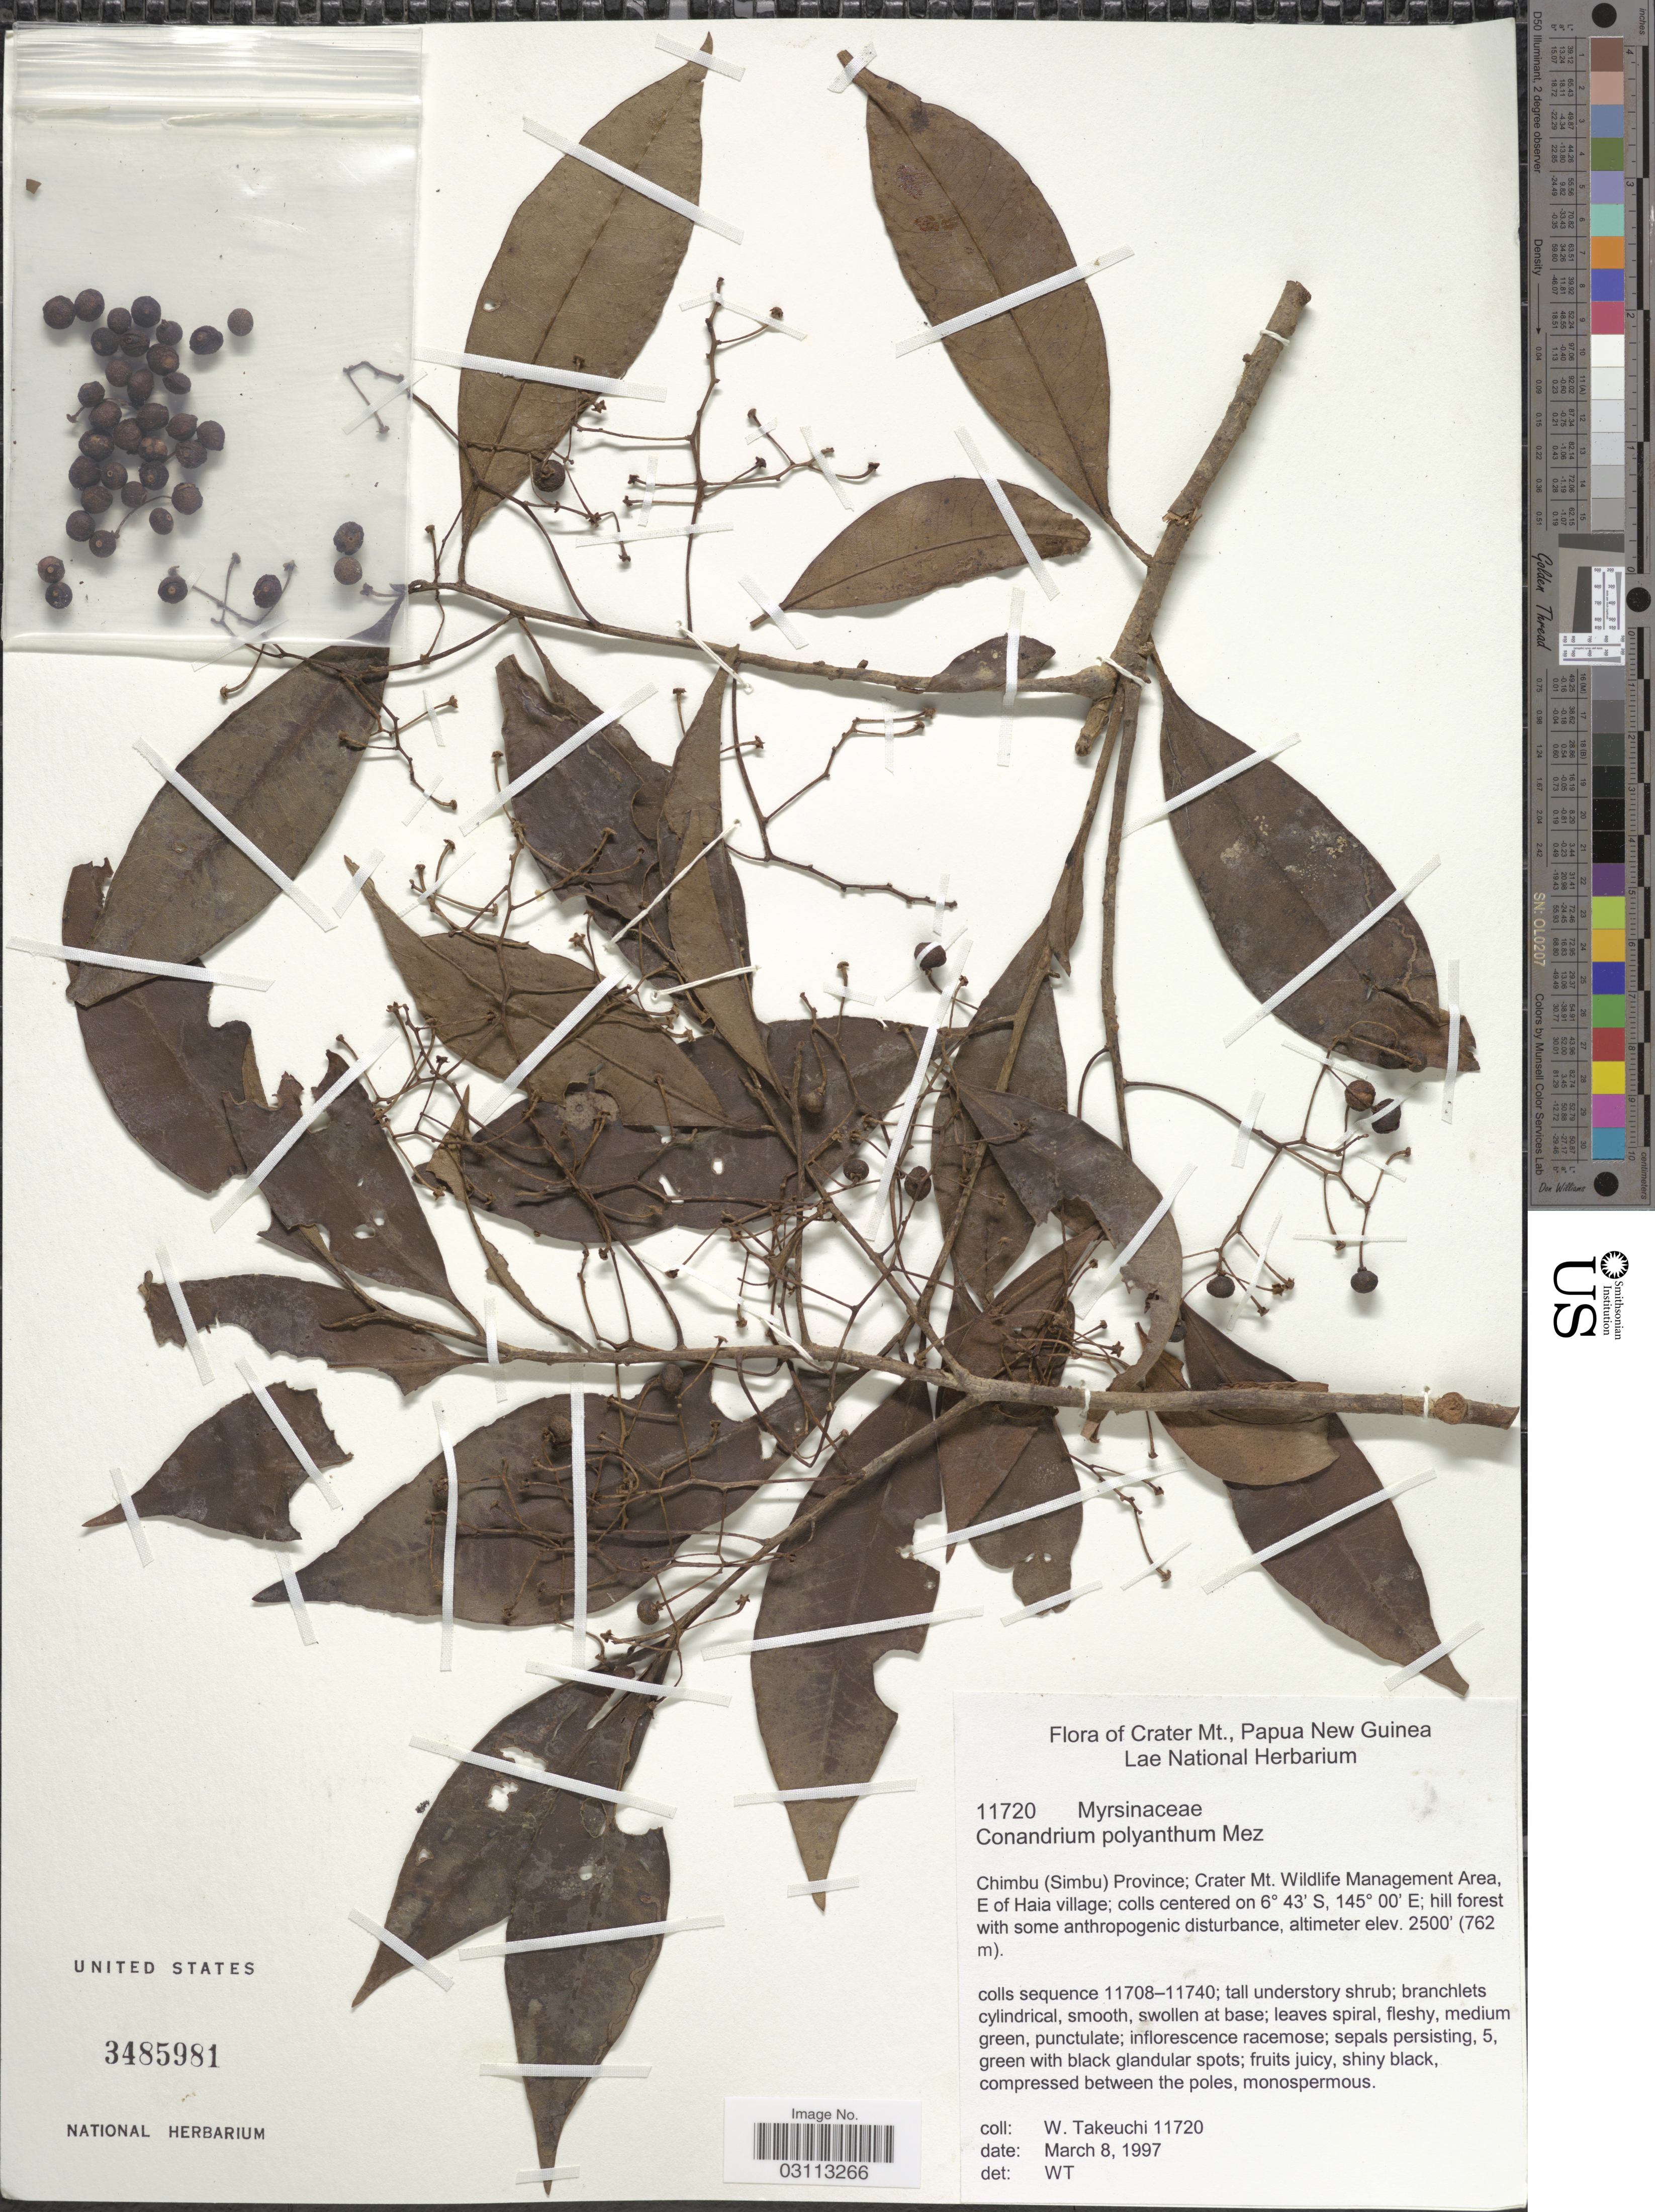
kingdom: Plantae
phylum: Tracheophyta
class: Magnoliopsida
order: Ericales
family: Primulaceae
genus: Conandrium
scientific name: Conandrium polyanthum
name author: (Lauterb. & K. Schum.) Mez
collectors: W. Takeuchi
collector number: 11720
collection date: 1997-03-08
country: Papua New Guinea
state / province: Chimbu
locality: Crater Mt. Chimbu (Simbu) Province; Crater Mt. Wildlife Management Area, E of Haia village.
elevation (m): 762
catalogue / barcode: US 3485981